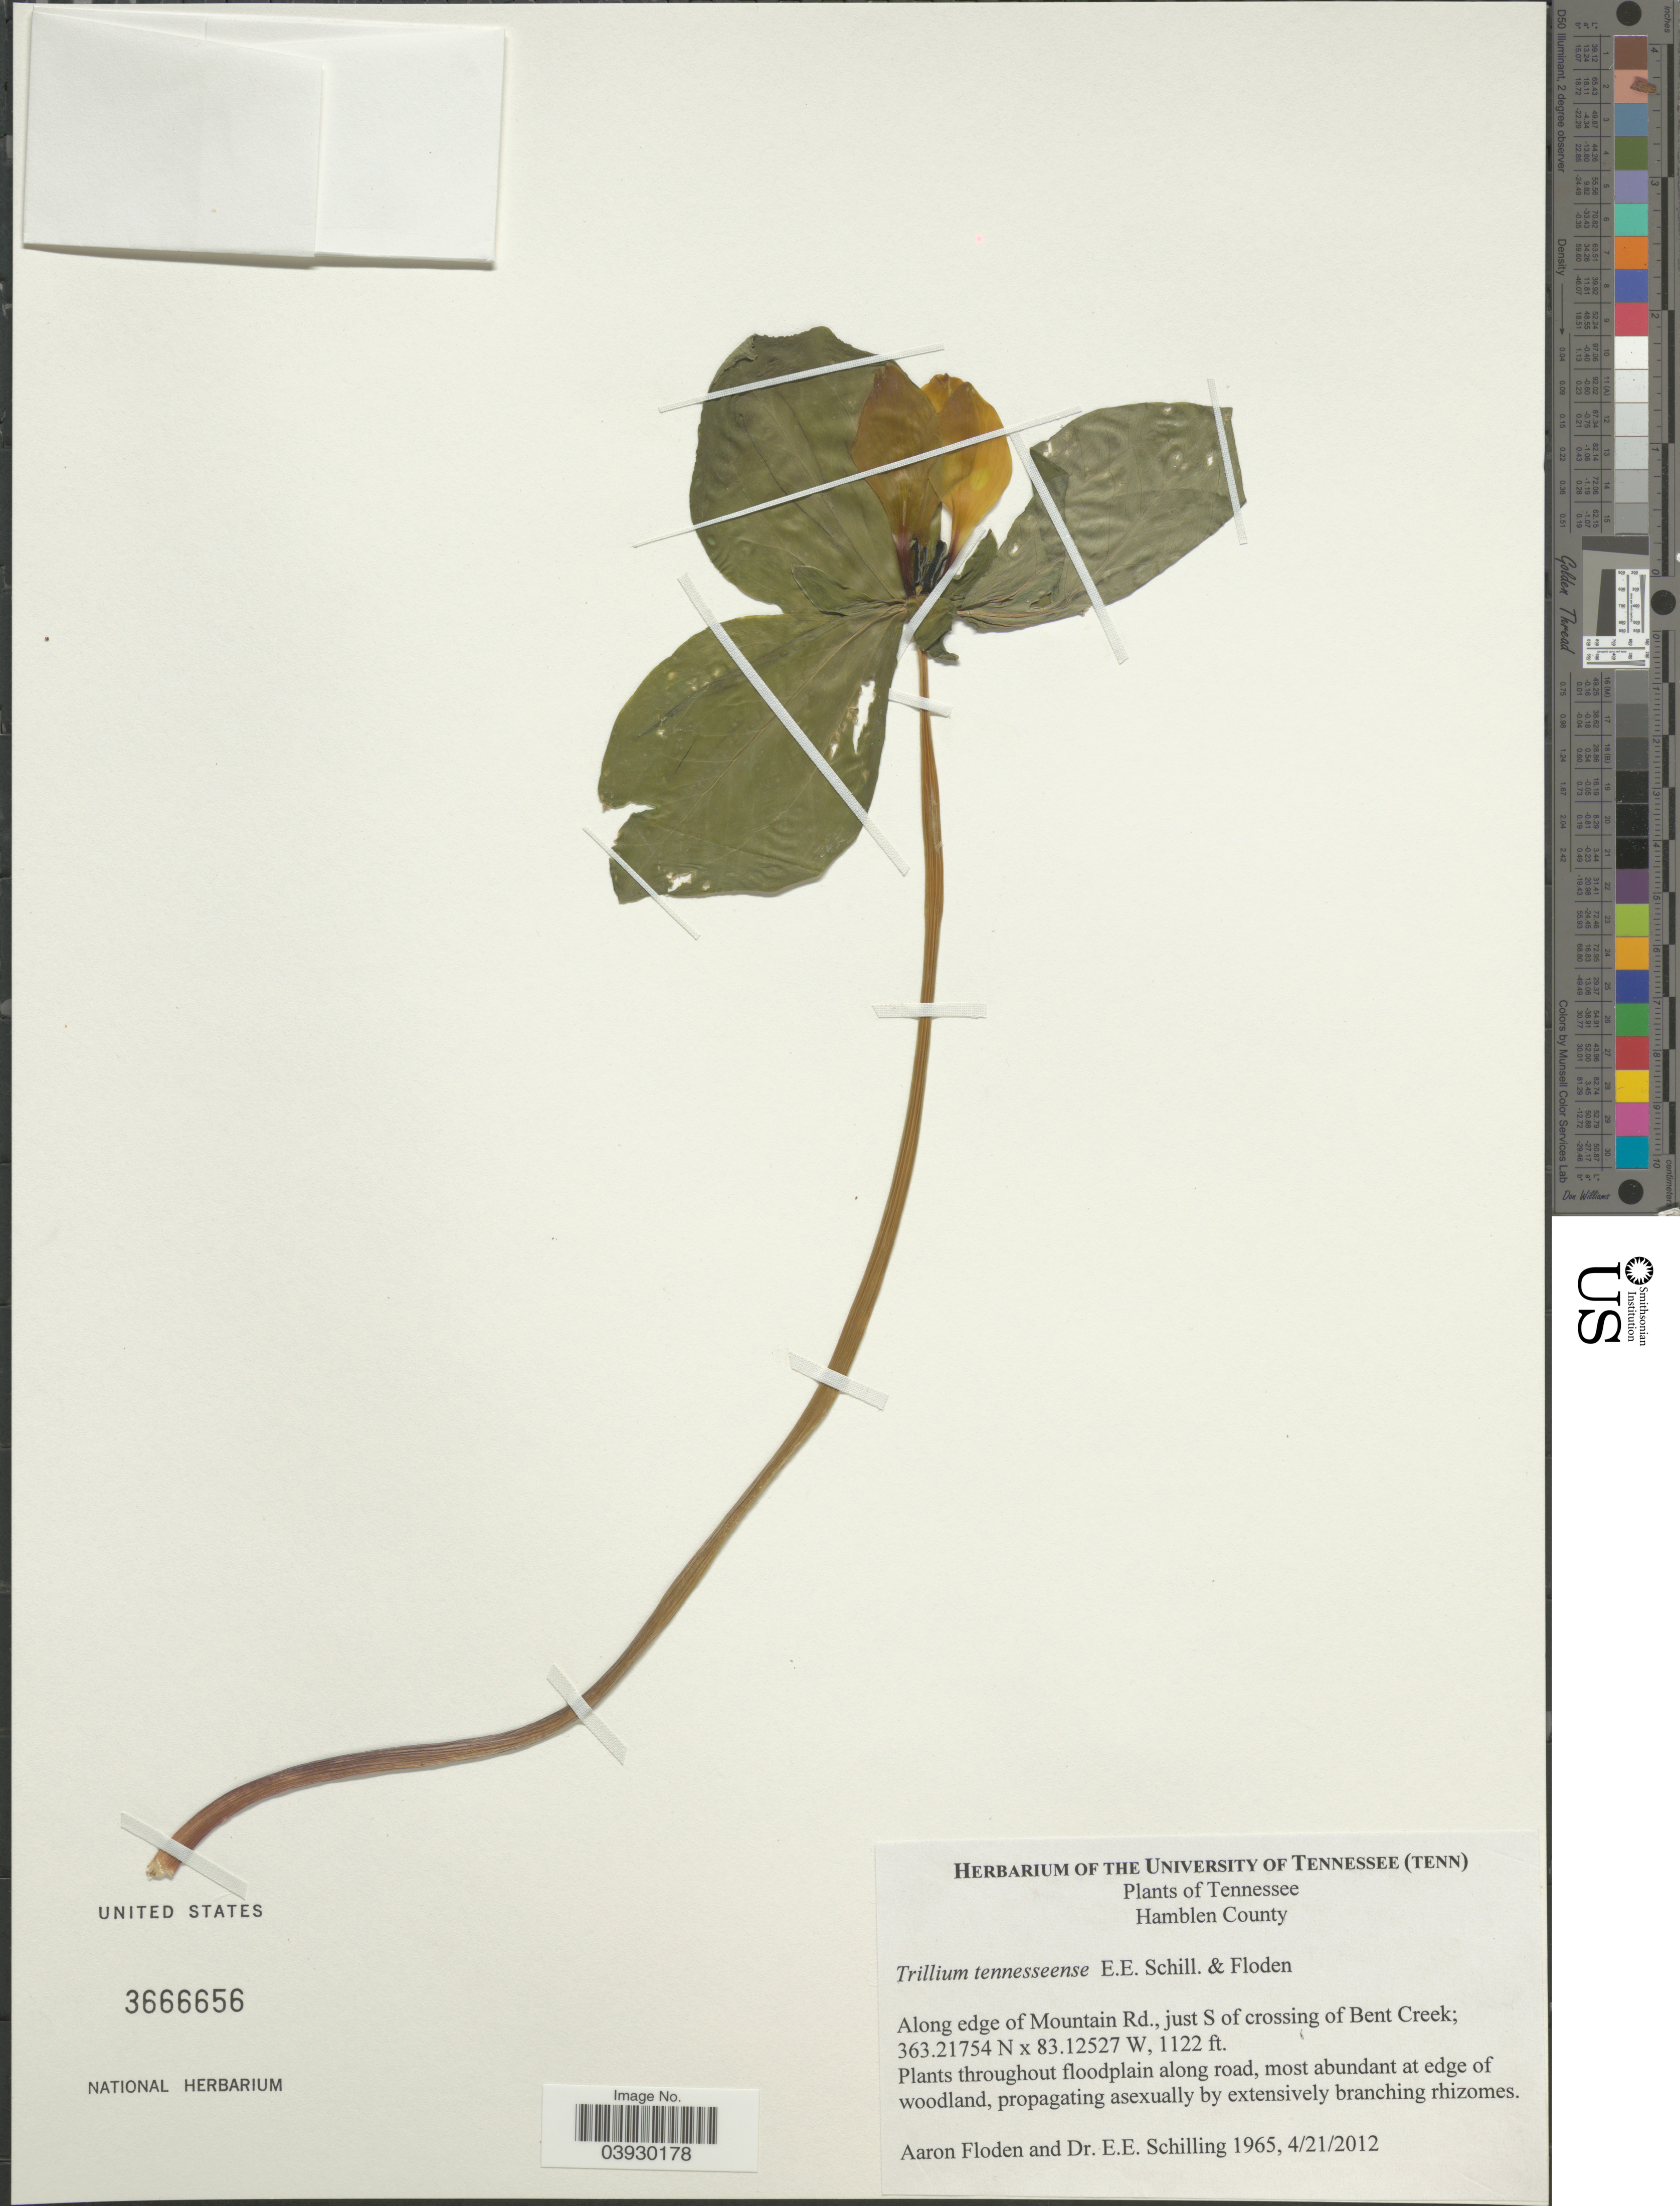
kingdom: Plantae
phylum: Tracheophyta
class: Liliopsida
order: Liliales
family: Melanthiaceae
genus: Trillium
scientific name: Trillium tennesseense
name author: E.E. Schill. & Floden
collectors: A. Floden & E. E. Schilling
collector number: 1965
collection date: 2012-04-21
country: United States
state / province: Tennessee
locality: Hamblen County. Along edge of Mountain Rd., just S of crossing of Bent Creek.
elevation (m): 342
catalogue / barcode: US 3666656